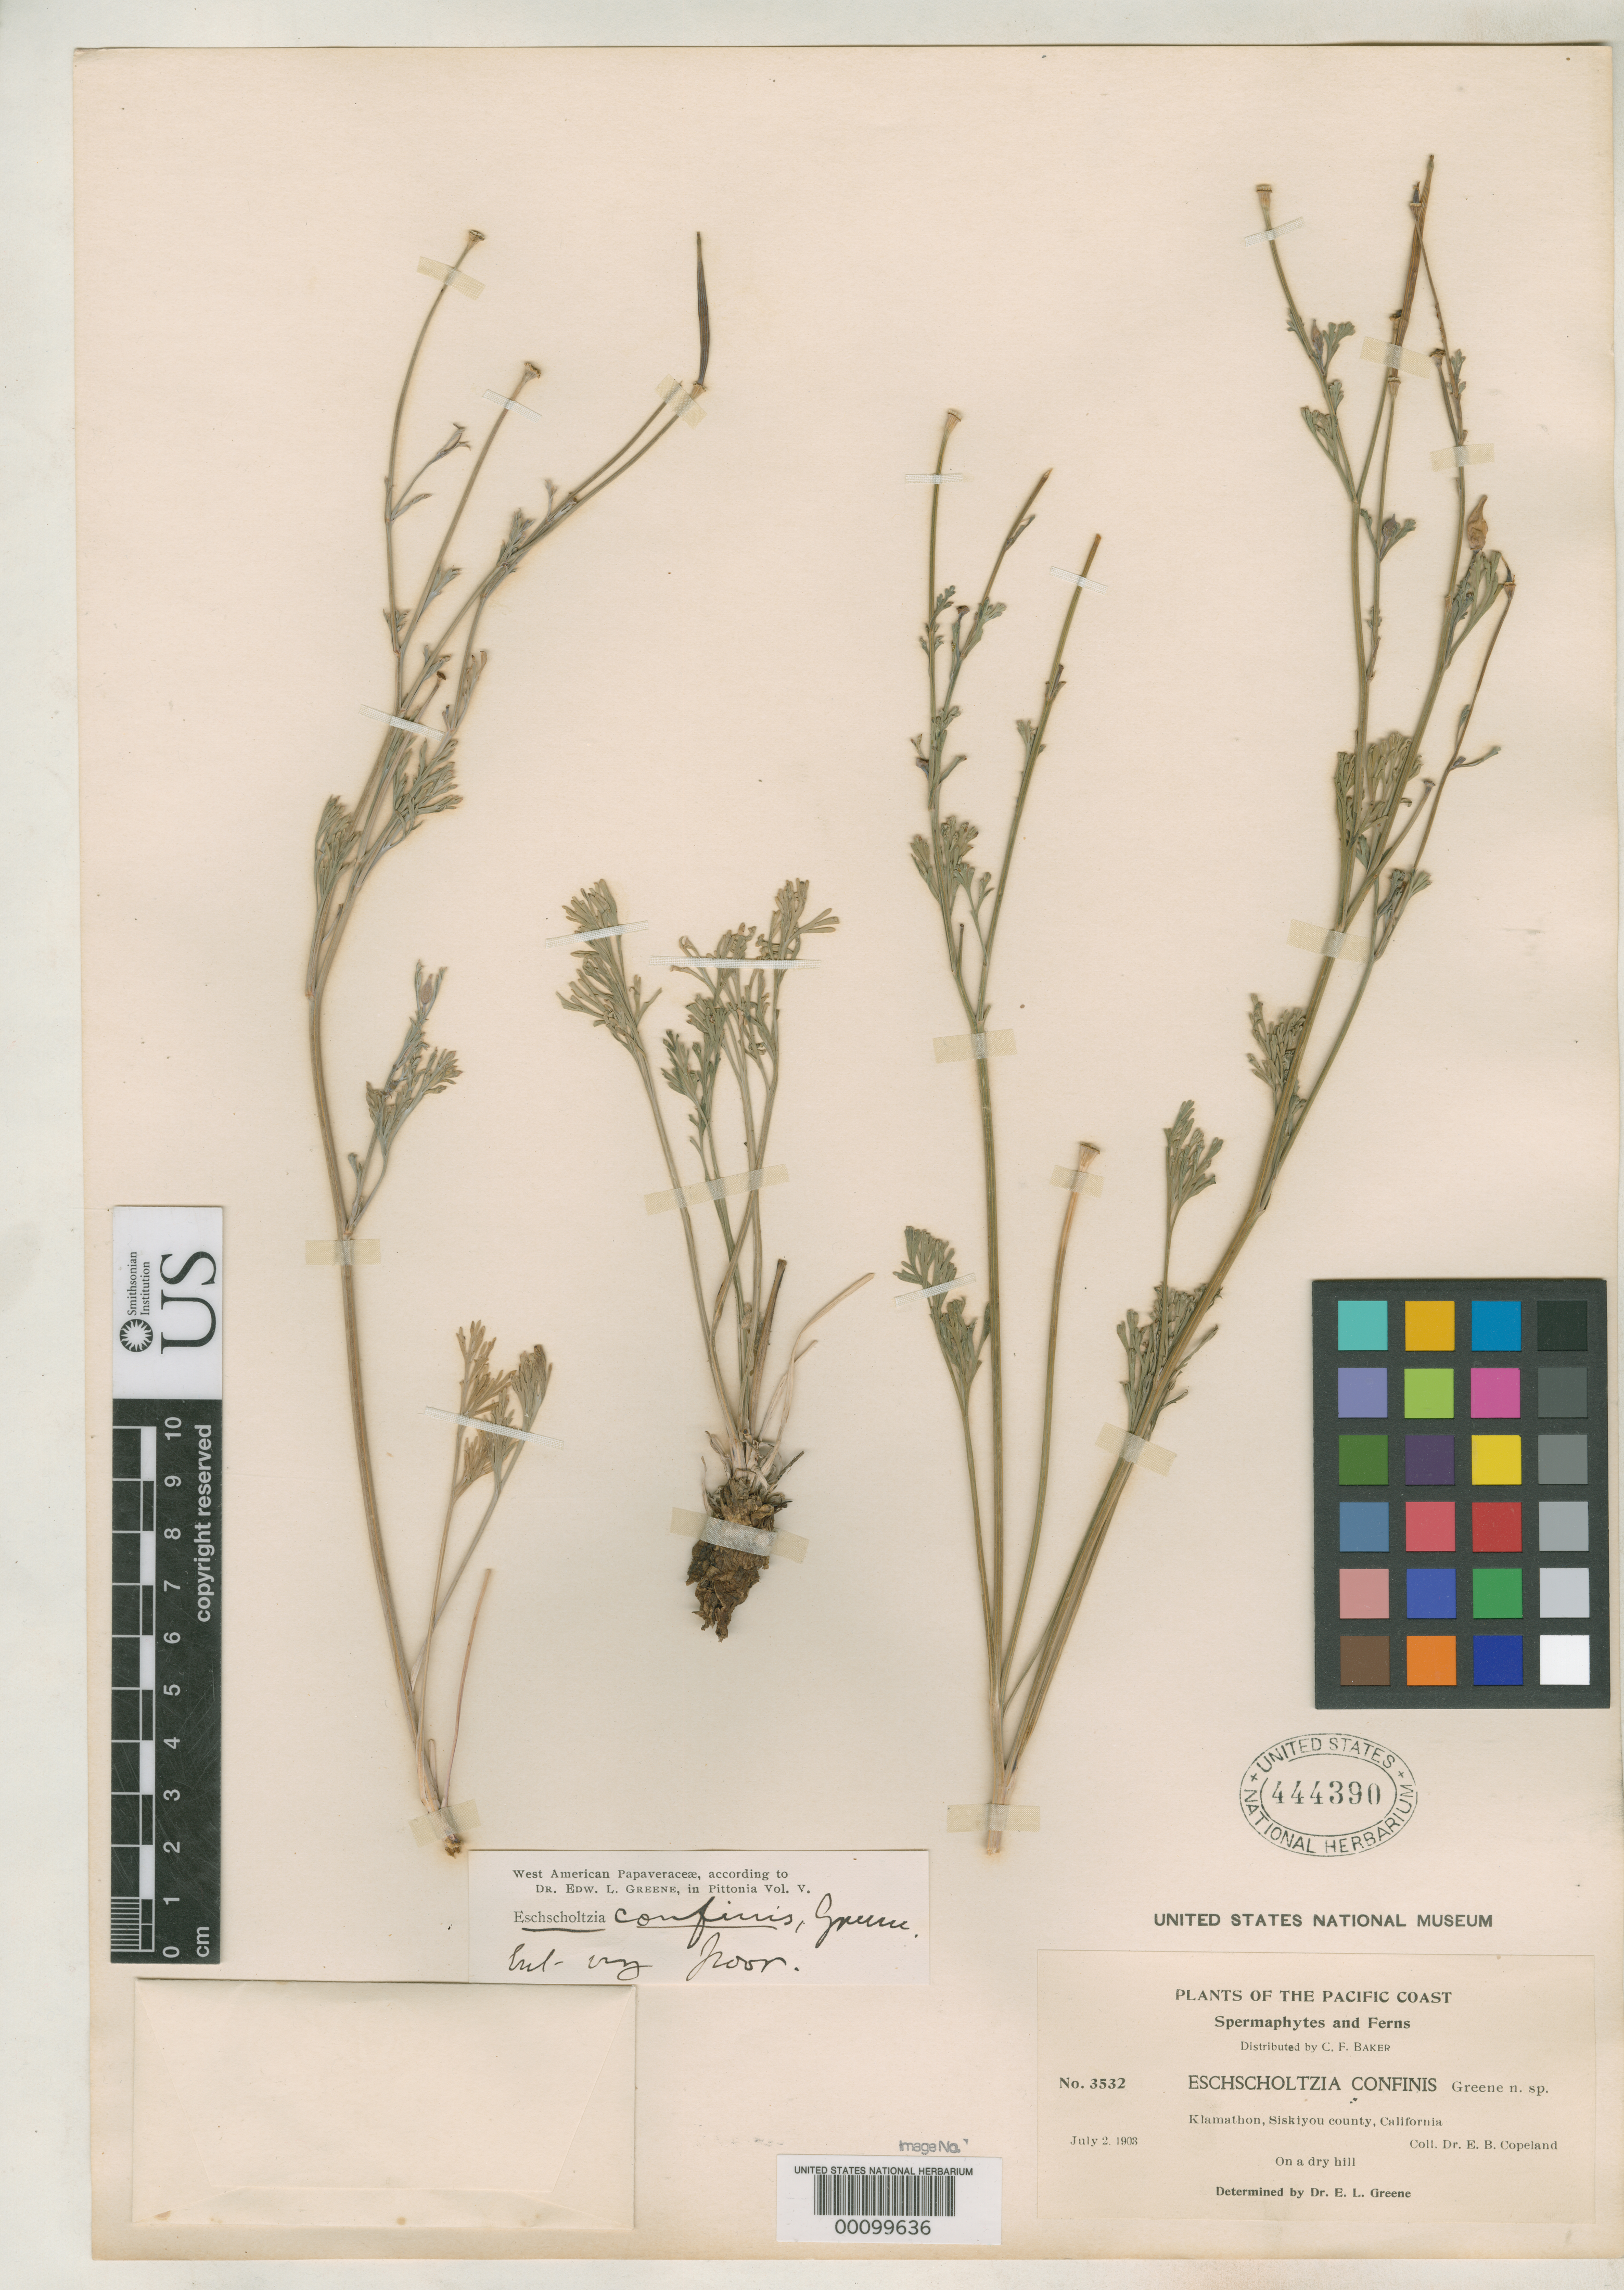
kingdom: Plantae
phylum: Tracheophyta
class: Magnoliopsida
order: Ranunculales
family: Papaveraceae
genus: Eschscholzia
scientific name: Eschscholzia confinis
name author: Greene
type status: Isotype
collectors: E. B. Copeland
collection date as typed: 02 Jul 1903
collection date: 1903-07-02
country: United States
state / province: California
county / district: Siskiyou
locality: Klamathon.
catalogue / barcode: US 444390